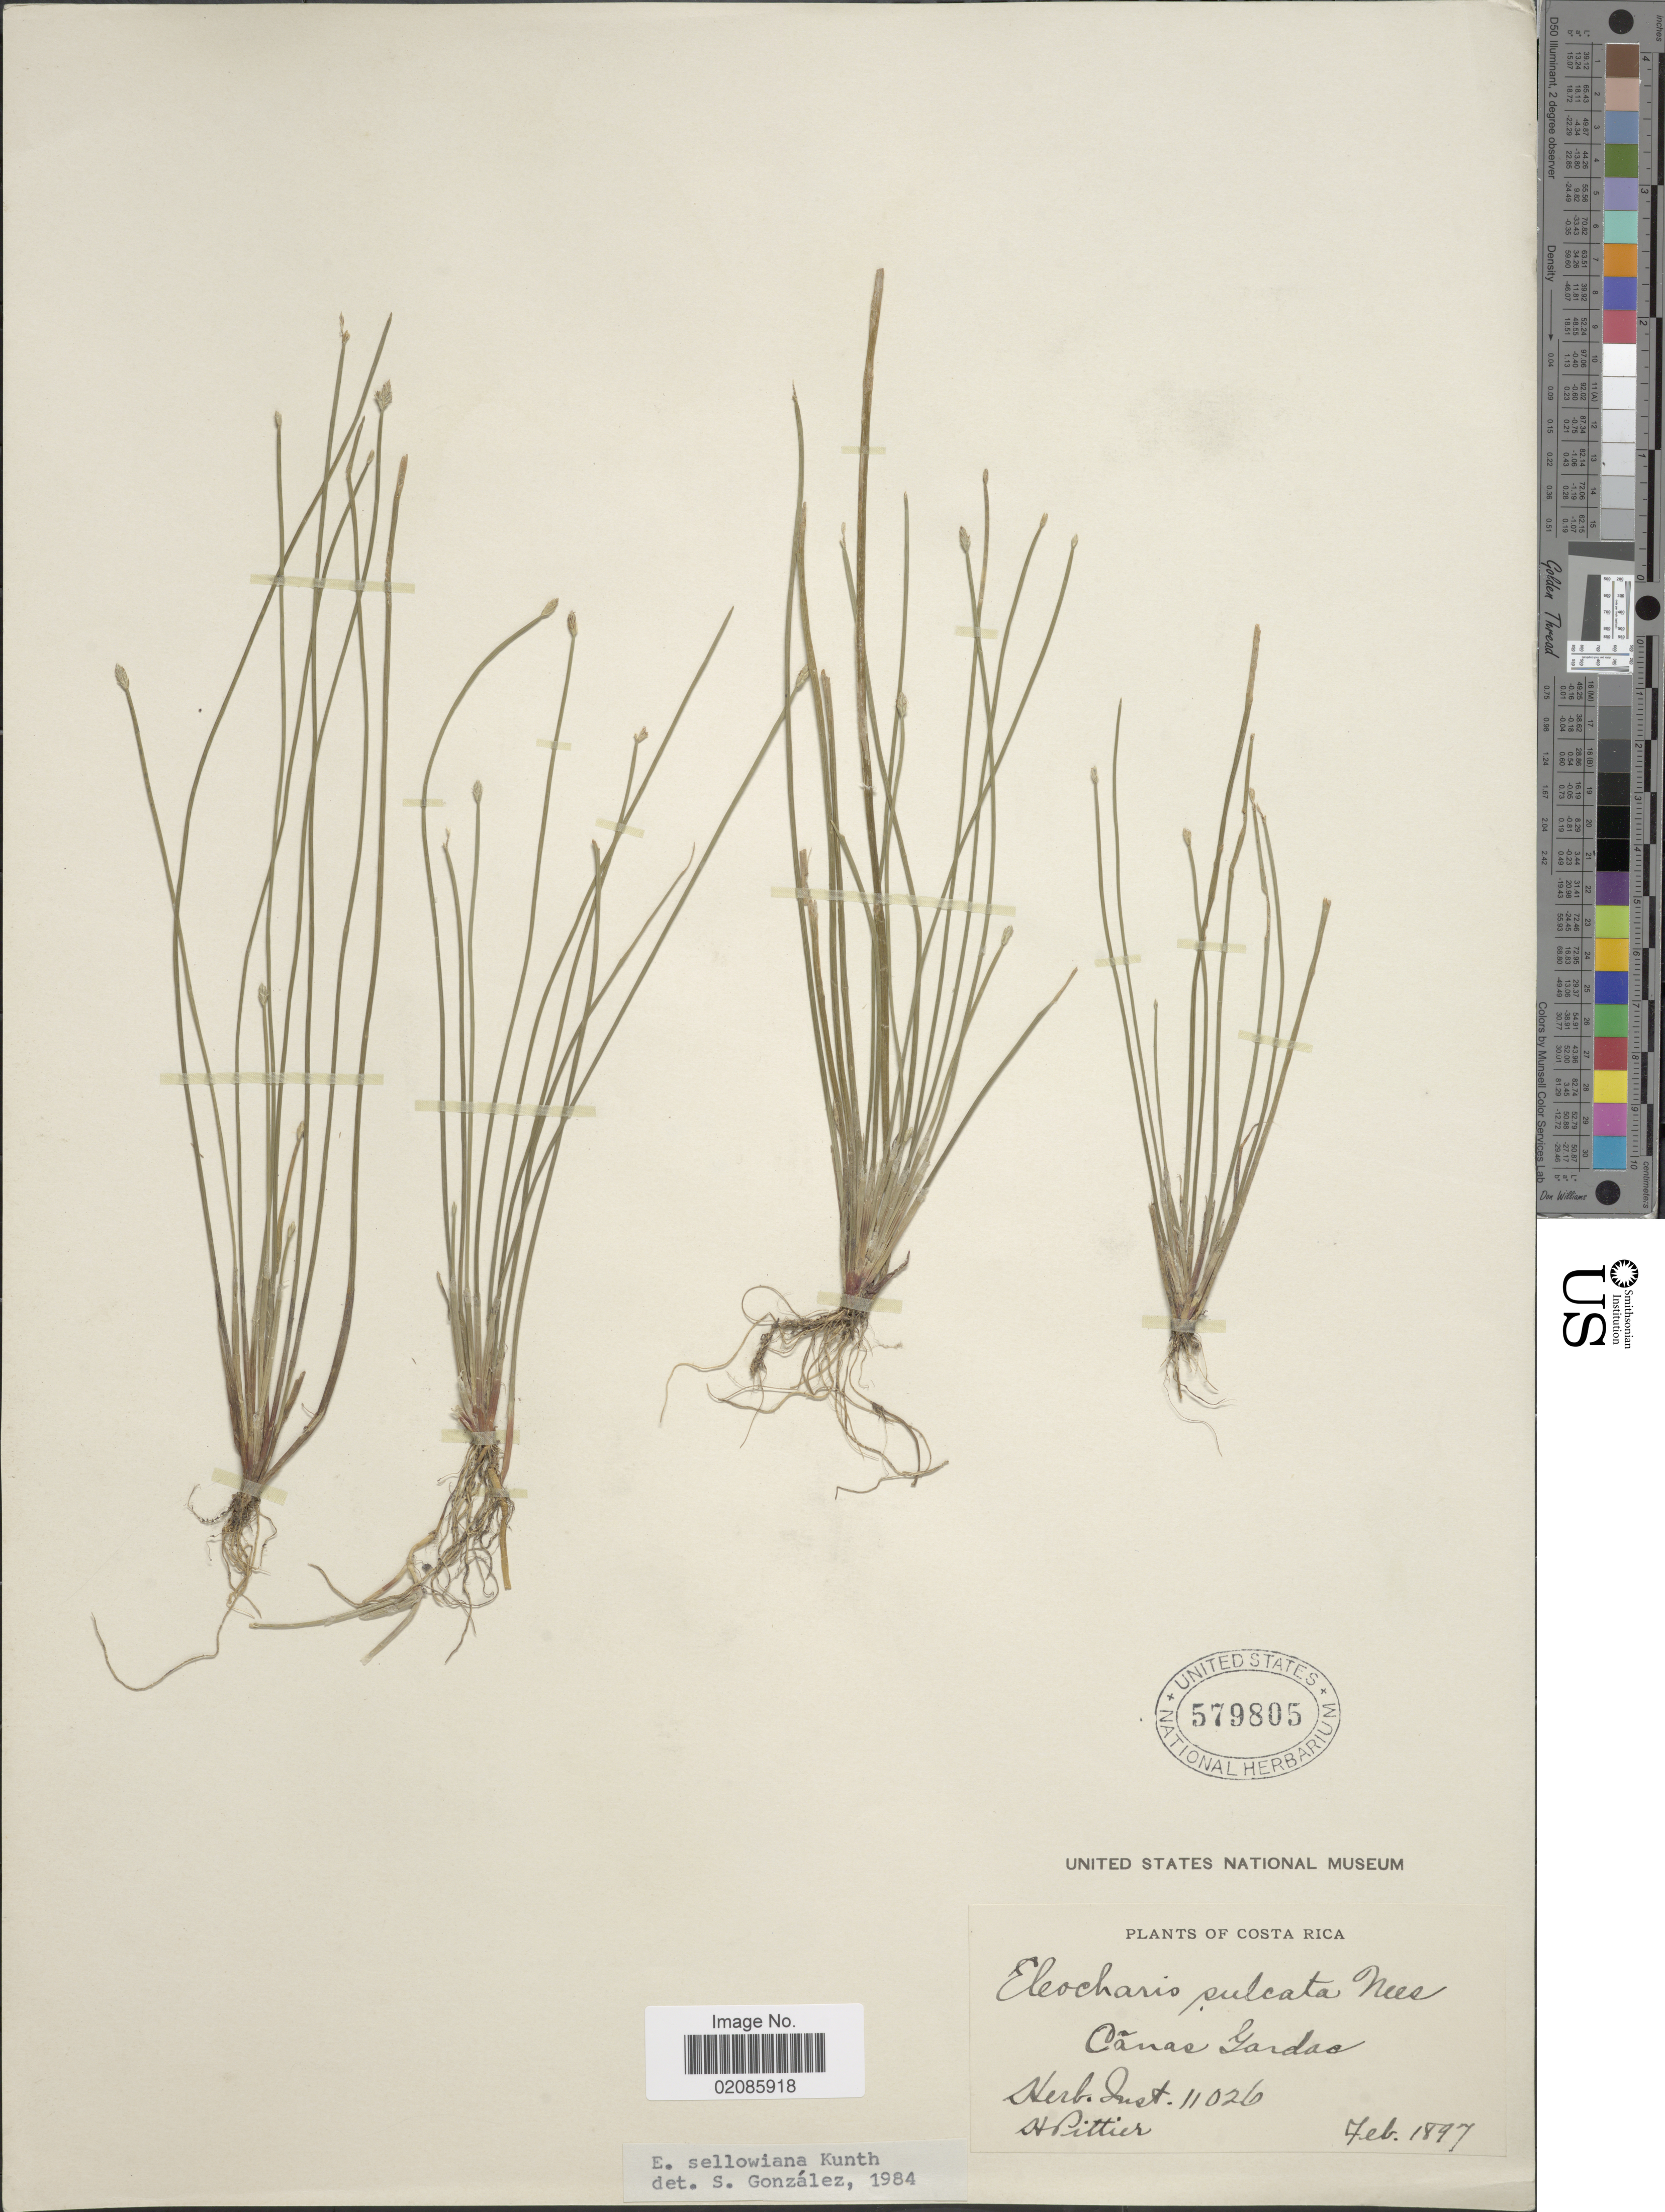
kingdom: Plantae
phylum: Tracheophyta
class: Liliopsida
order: Poales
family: Cyperaceae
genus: Eleocharis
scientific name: Eleocharis sellowiana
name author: Kunth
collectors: H. F. Pittier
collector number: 11026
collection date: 1897-02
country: Costa Rica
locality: Cãnas Gardas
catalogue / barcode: US 579805